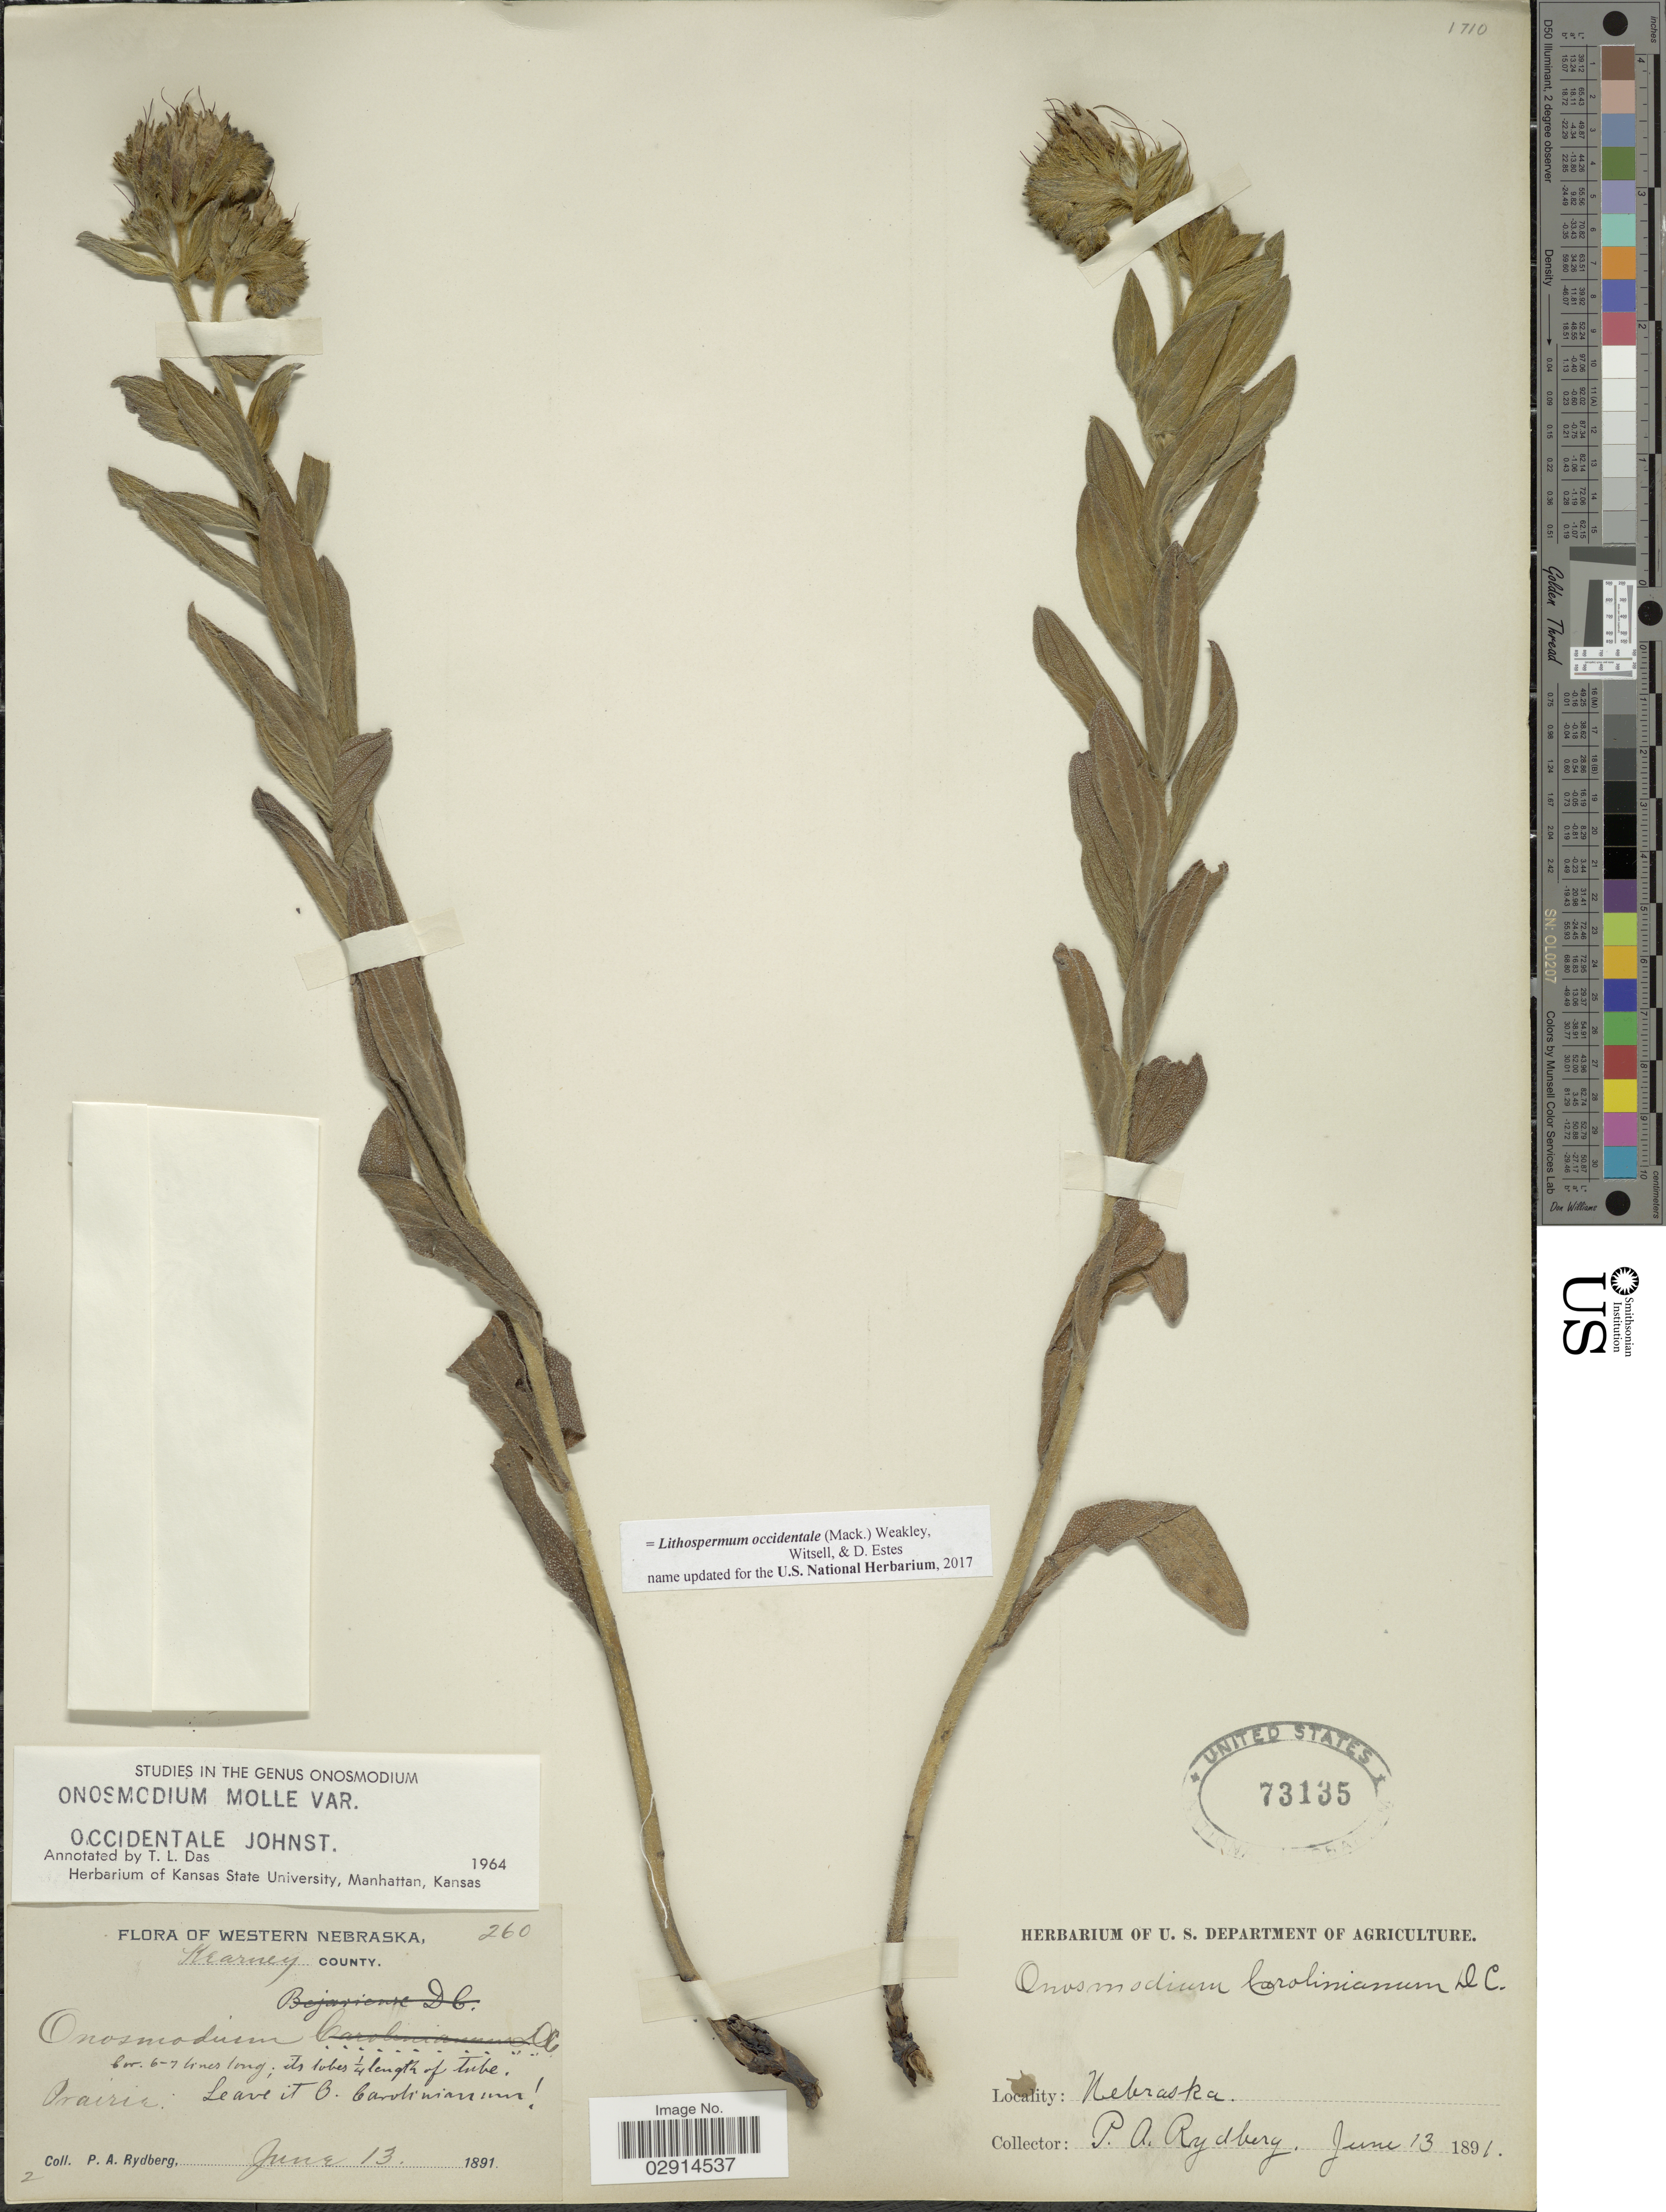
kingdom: Plantae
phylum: Tracheophyta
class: Magnoliopsida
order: Boraginales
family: Boraginaceae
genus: Lithospermum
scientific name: Lithospermum occidentale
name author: (Mack.) Weakley et al.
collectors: P. A. Rydberg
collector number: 260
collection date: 1891-06-13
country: United States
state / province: Nebraska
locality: Western Nebraska. Kearney County.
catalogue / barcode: US 73135